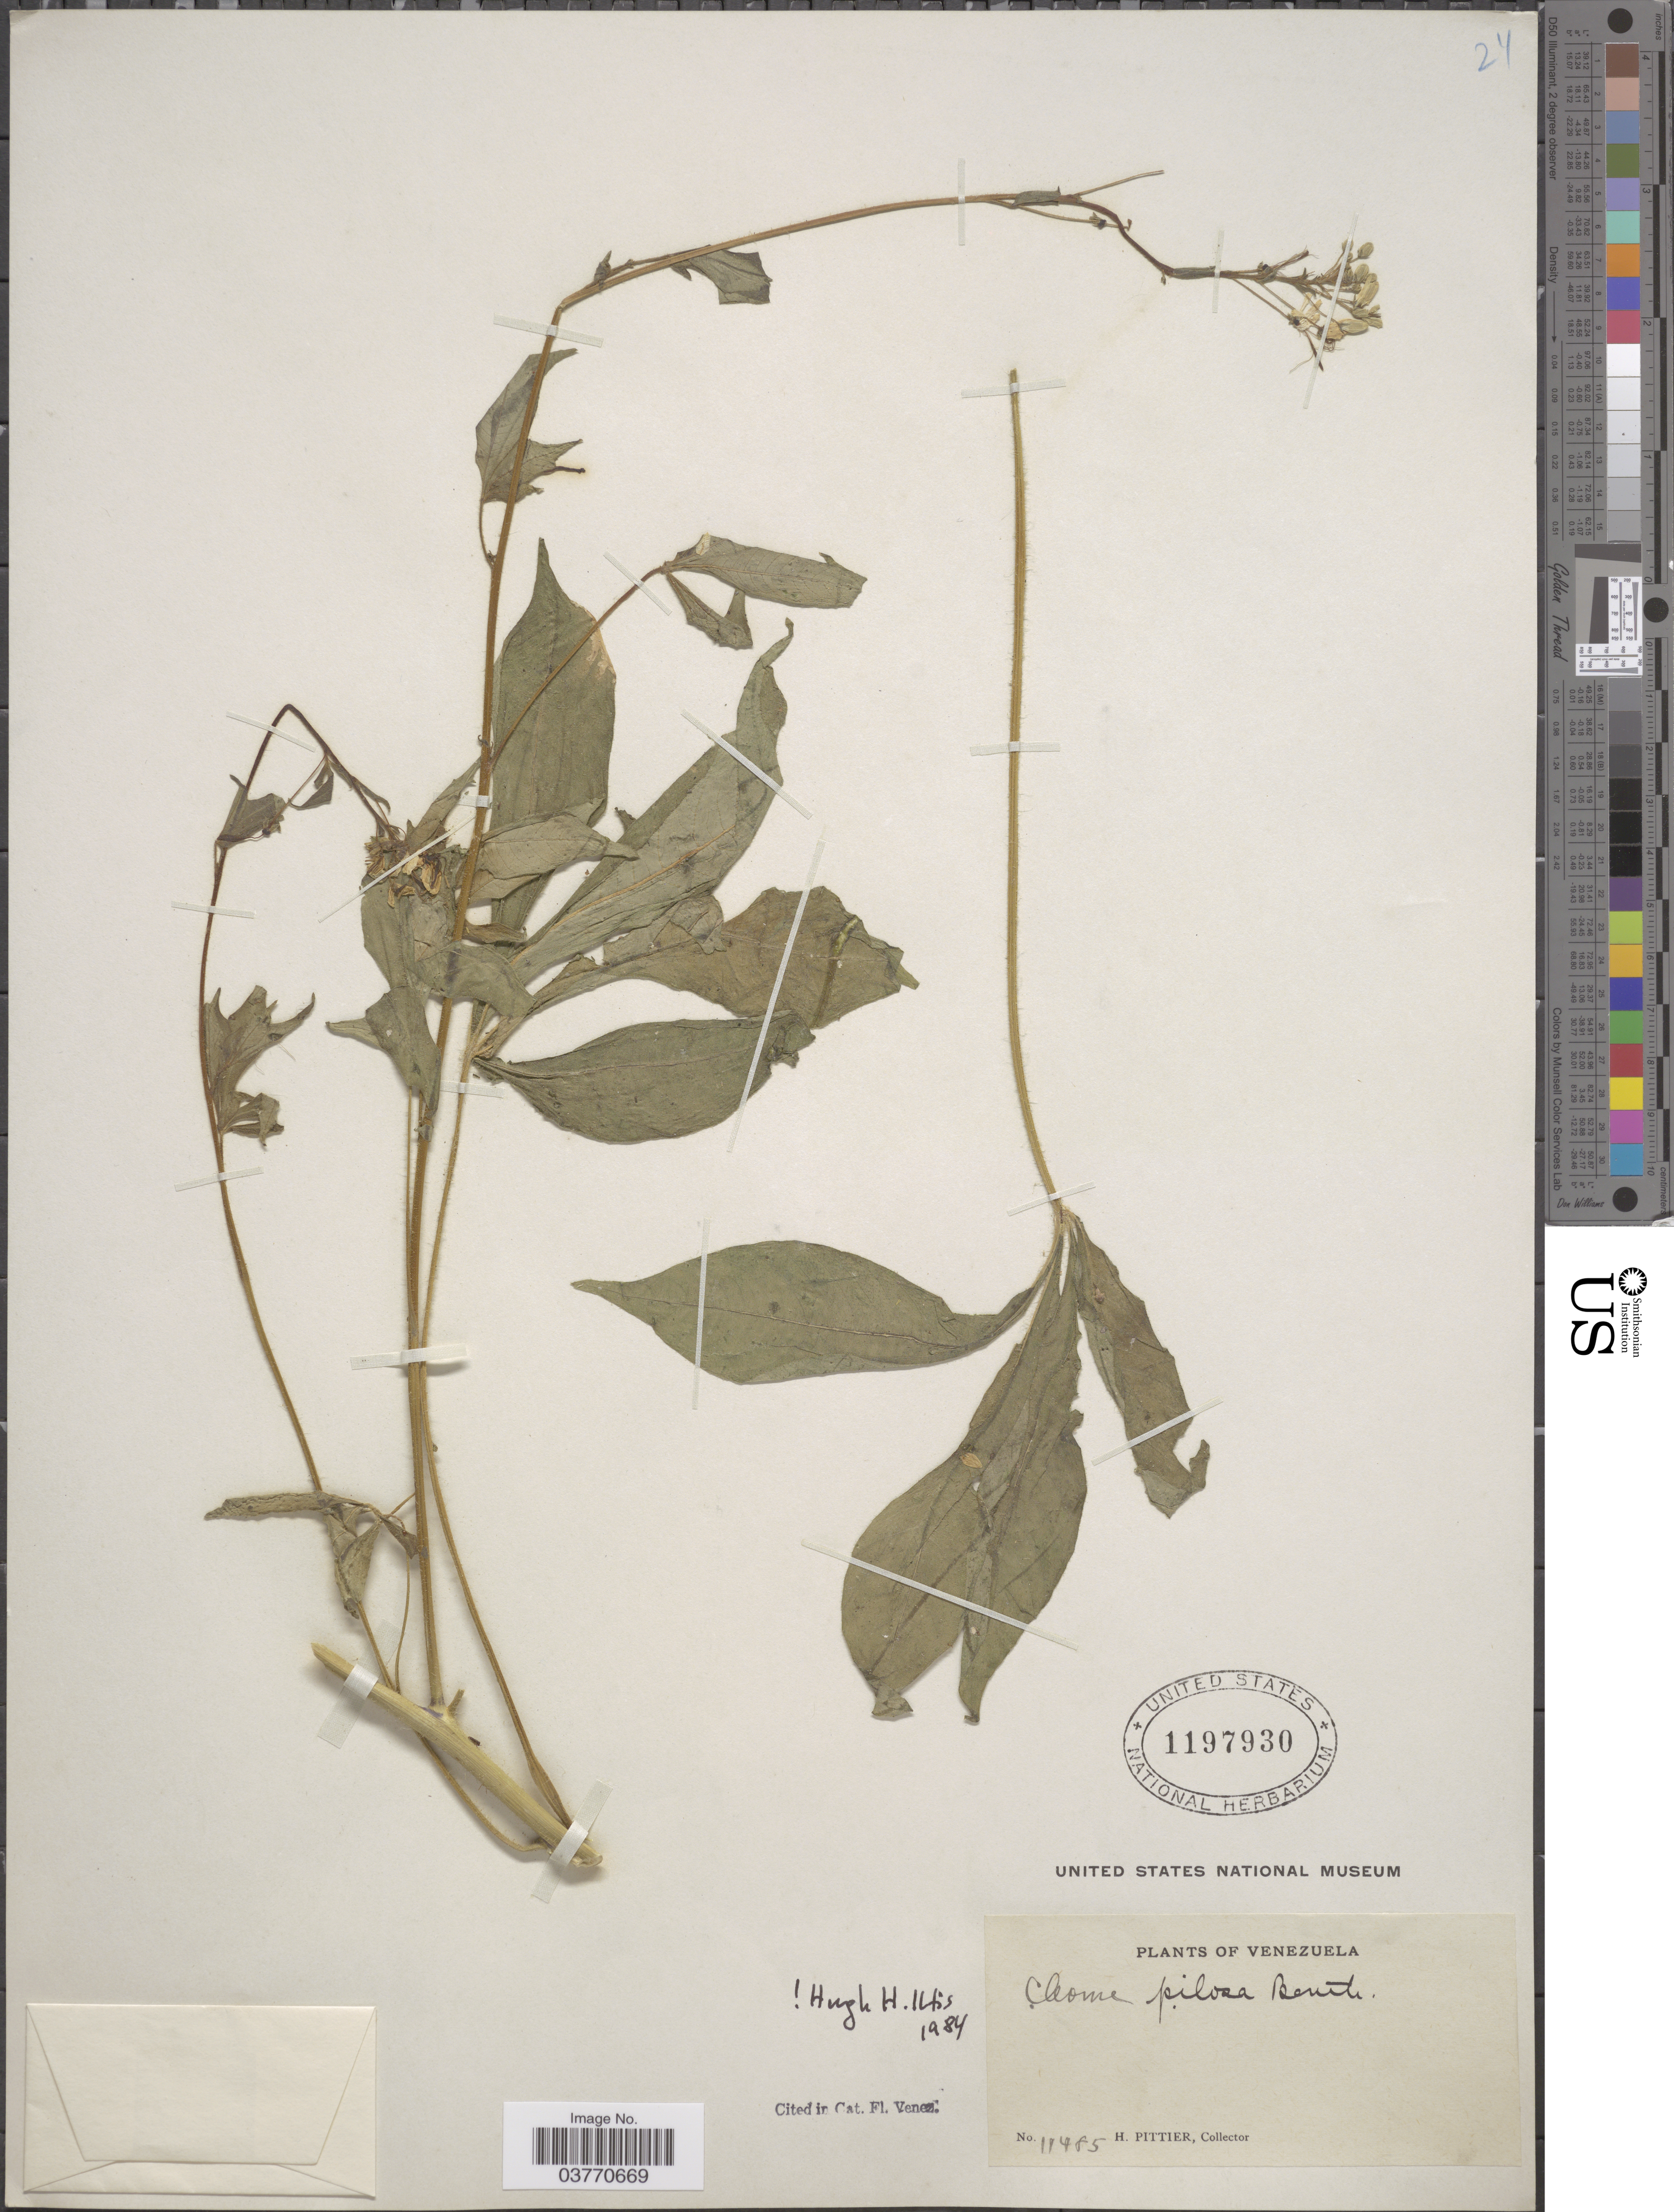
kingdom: Plantae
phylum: Tracheophyta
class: Magnoliopsida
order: Brassicales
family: Cleomaceae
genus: Cochranella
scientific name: Cochranella pilosa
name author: (Benth.) E.M. McGinty & Roalson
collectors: H. F. Pittier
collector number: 11485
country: Venezuela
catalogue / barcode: US 1197930